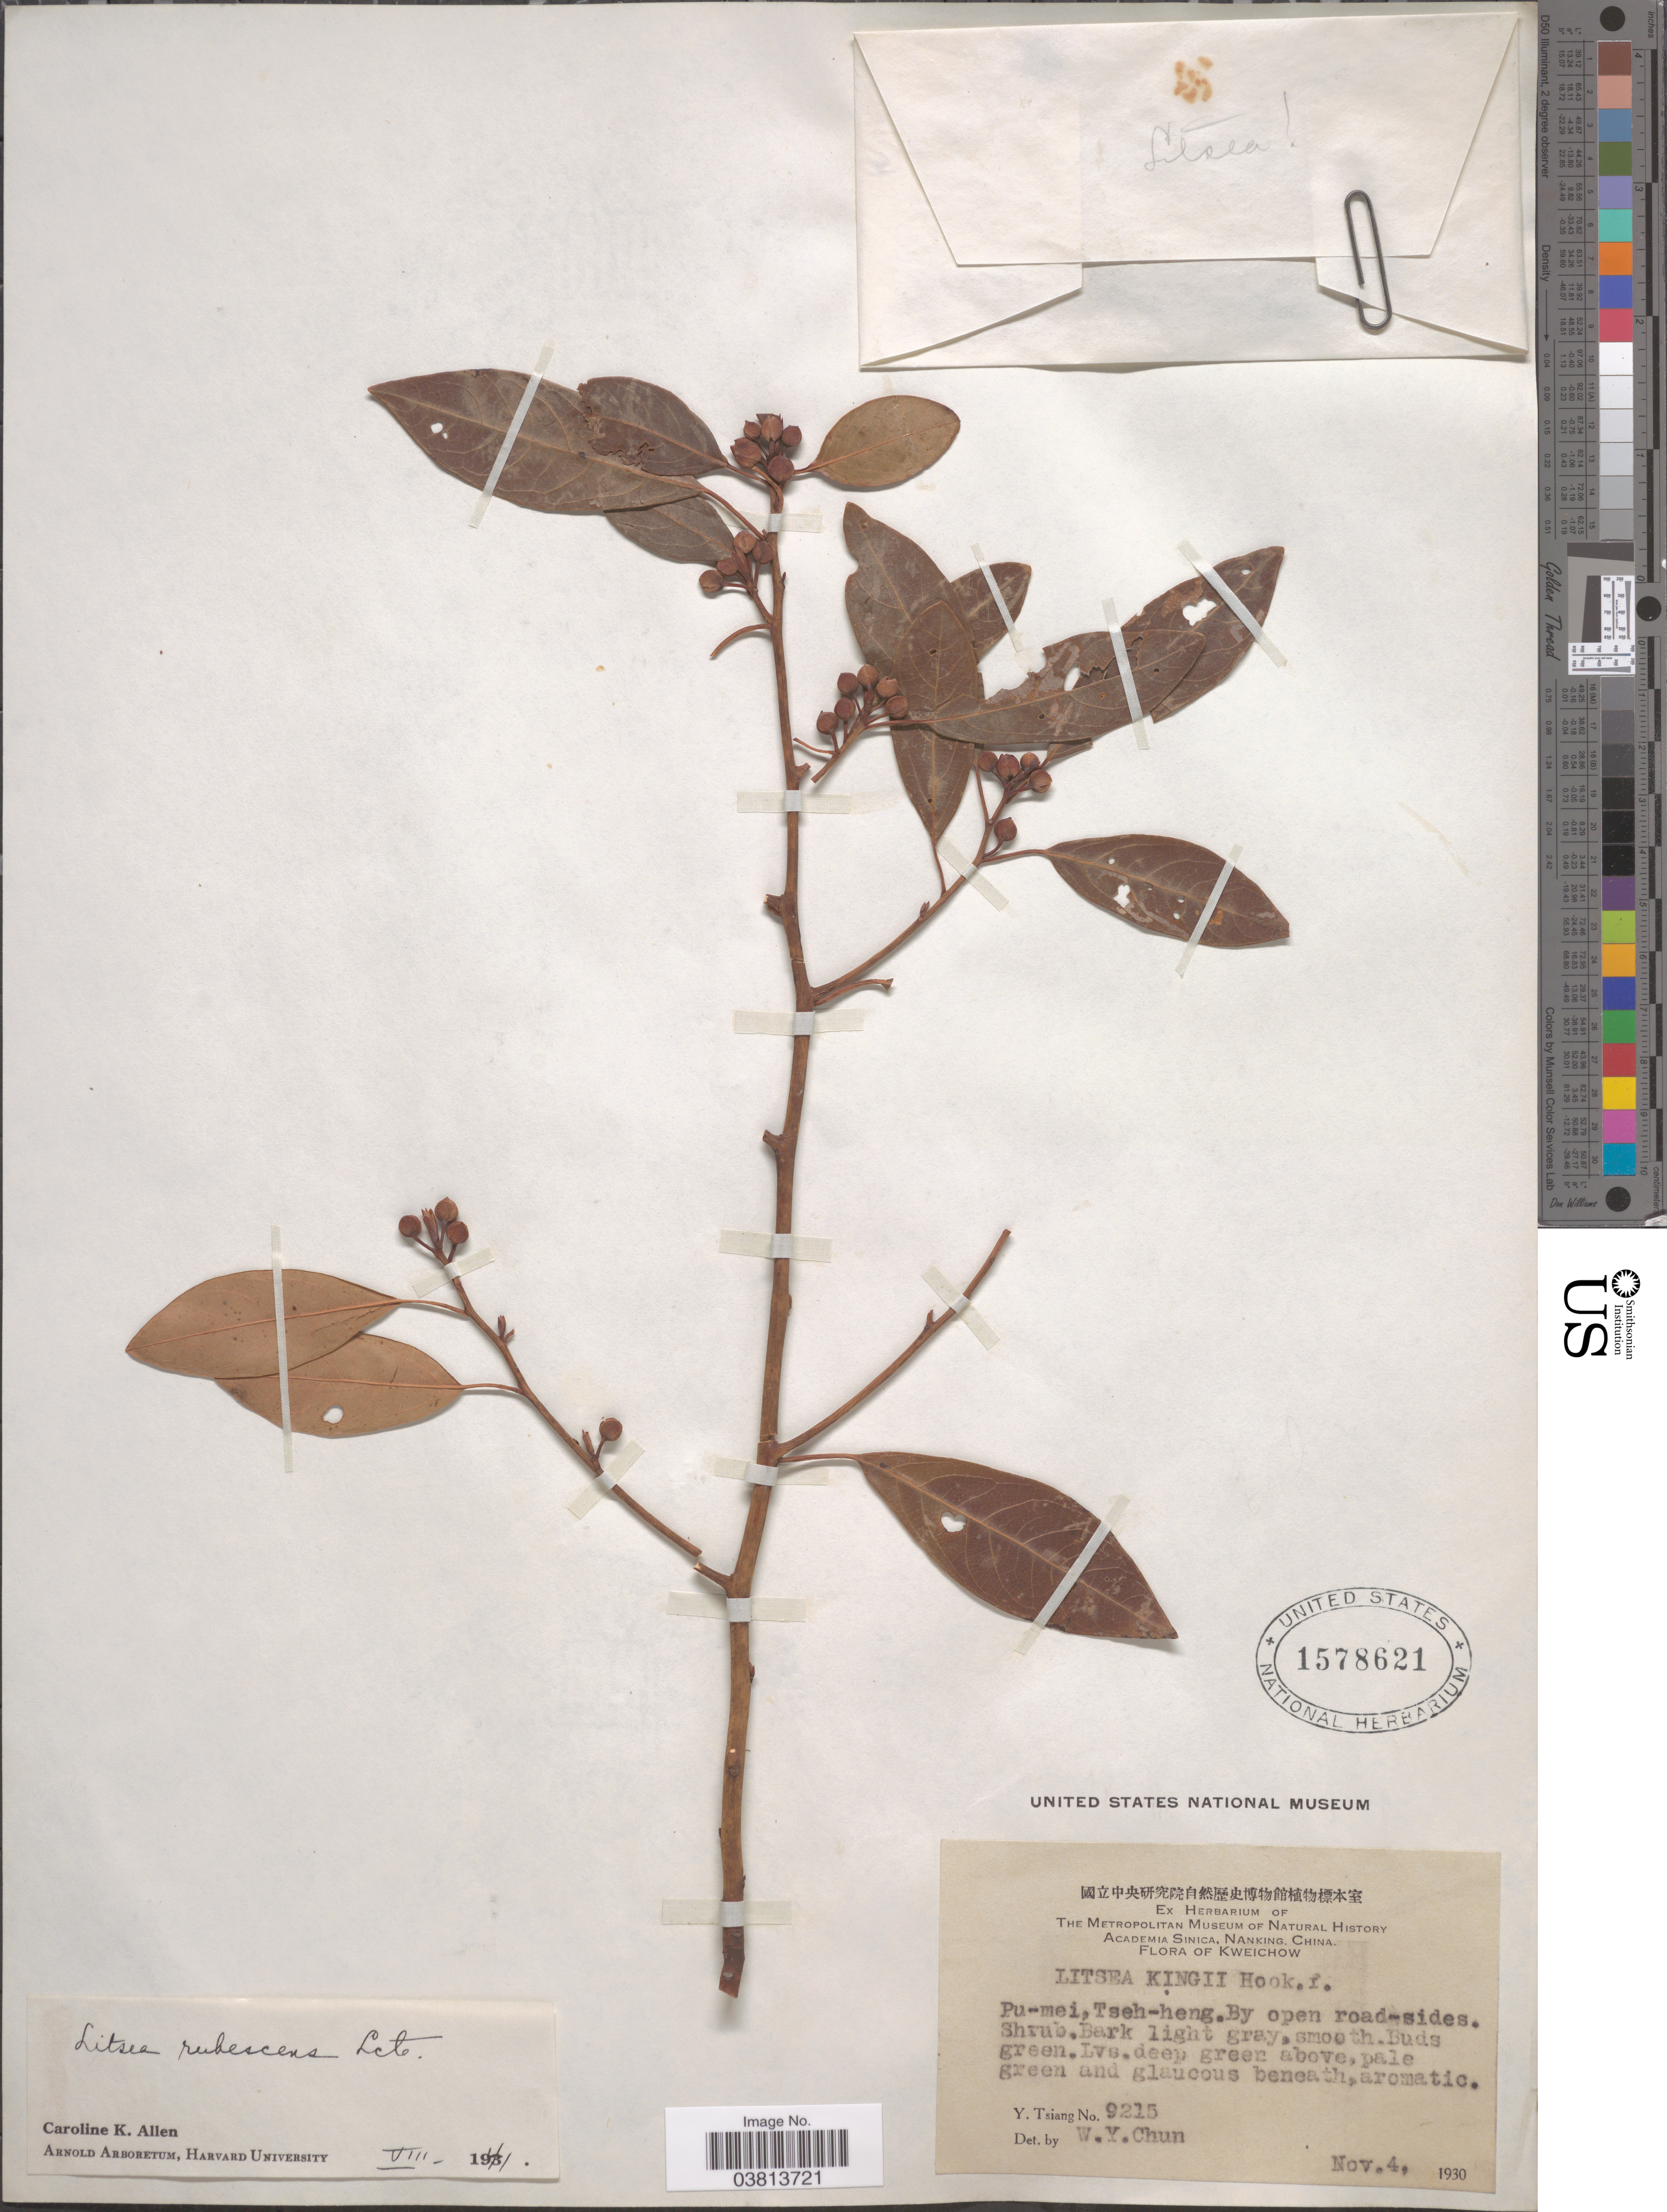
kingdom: Plantae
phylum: Tracheophyta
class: Magnoliopsida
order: Laurales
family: Lauraceae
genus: Litsea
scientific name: Litsea rubescens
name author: Lecomte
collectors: Y. Tsiang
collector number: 9215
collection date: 1930-11-04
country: China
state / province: Guizhou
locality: Kweichow. Pu-mei, Tseh-heng.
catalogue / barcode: US 1578621